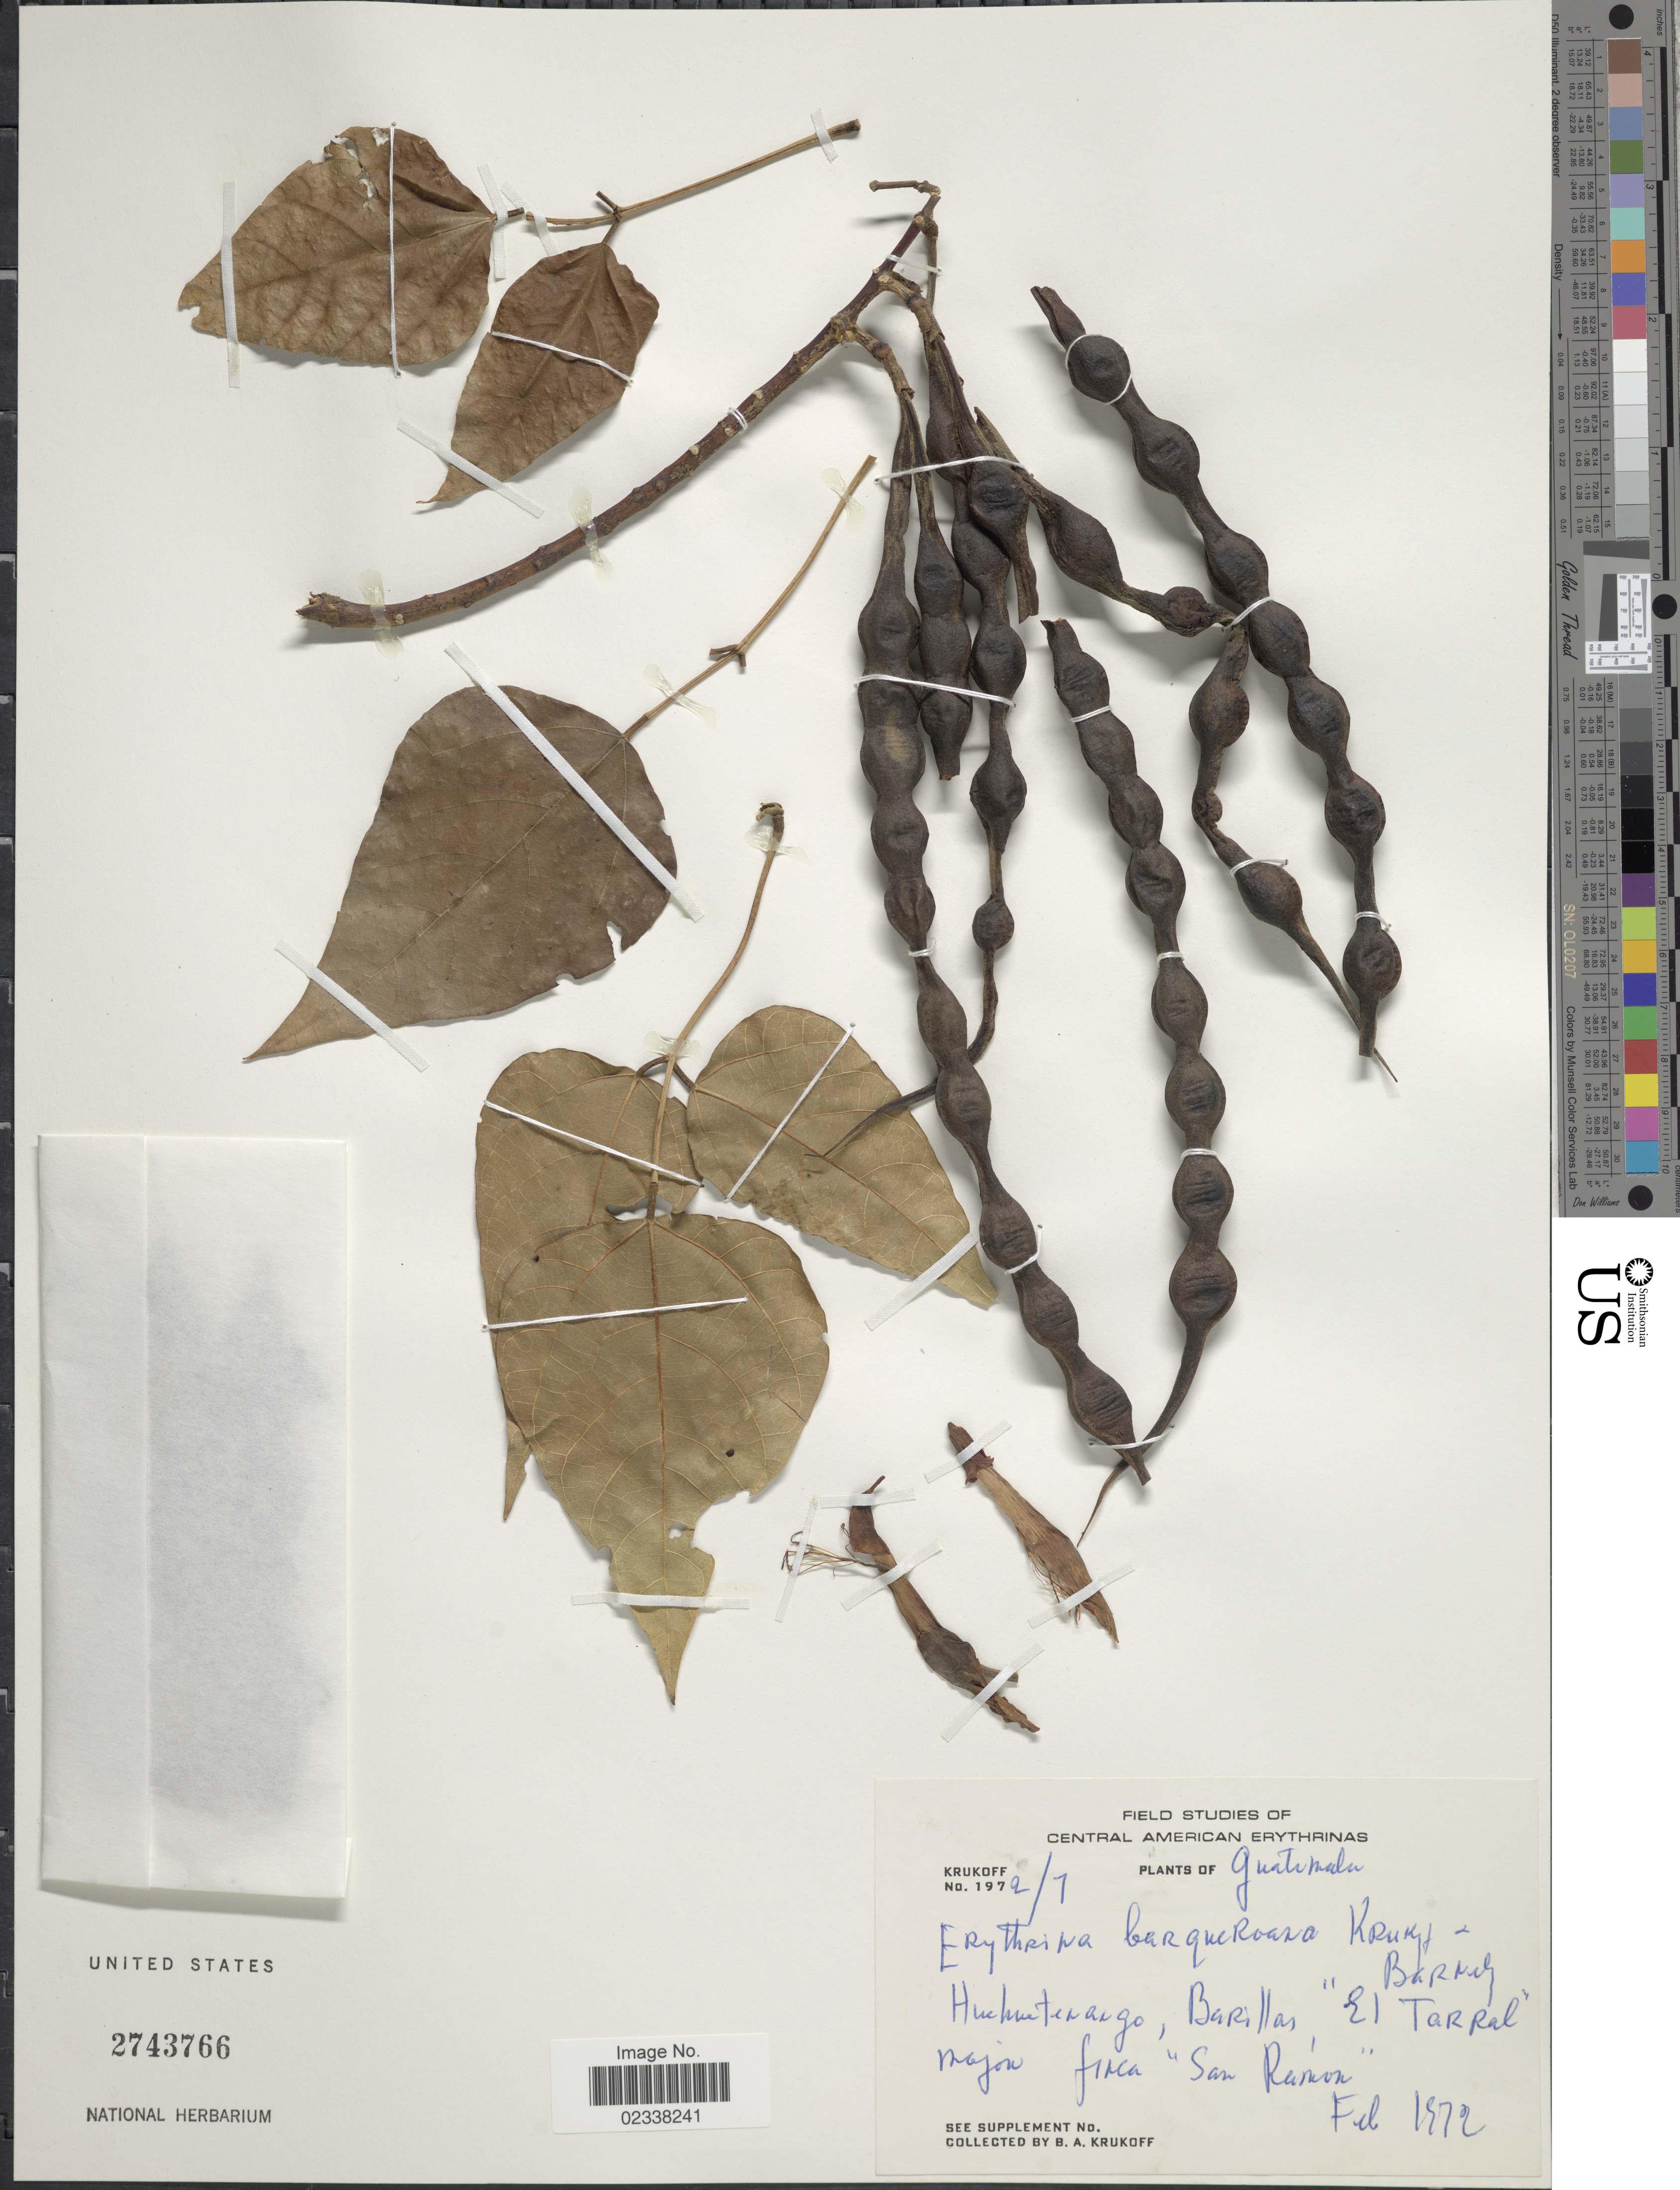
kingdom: Plantae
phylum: Tracheophyta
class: Magnoliopsida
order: Fabales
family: Fabaceae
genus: Erythrina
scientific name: Erythrina barqueroana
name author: Krukoff & Barneby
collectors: B. A. Krukoff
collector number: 1972/7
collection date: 1972-02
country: Guatemala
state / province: Huehuetenango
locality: Barillas, "El Tarral" major finca "San Ramon"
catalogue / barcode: US 2743766